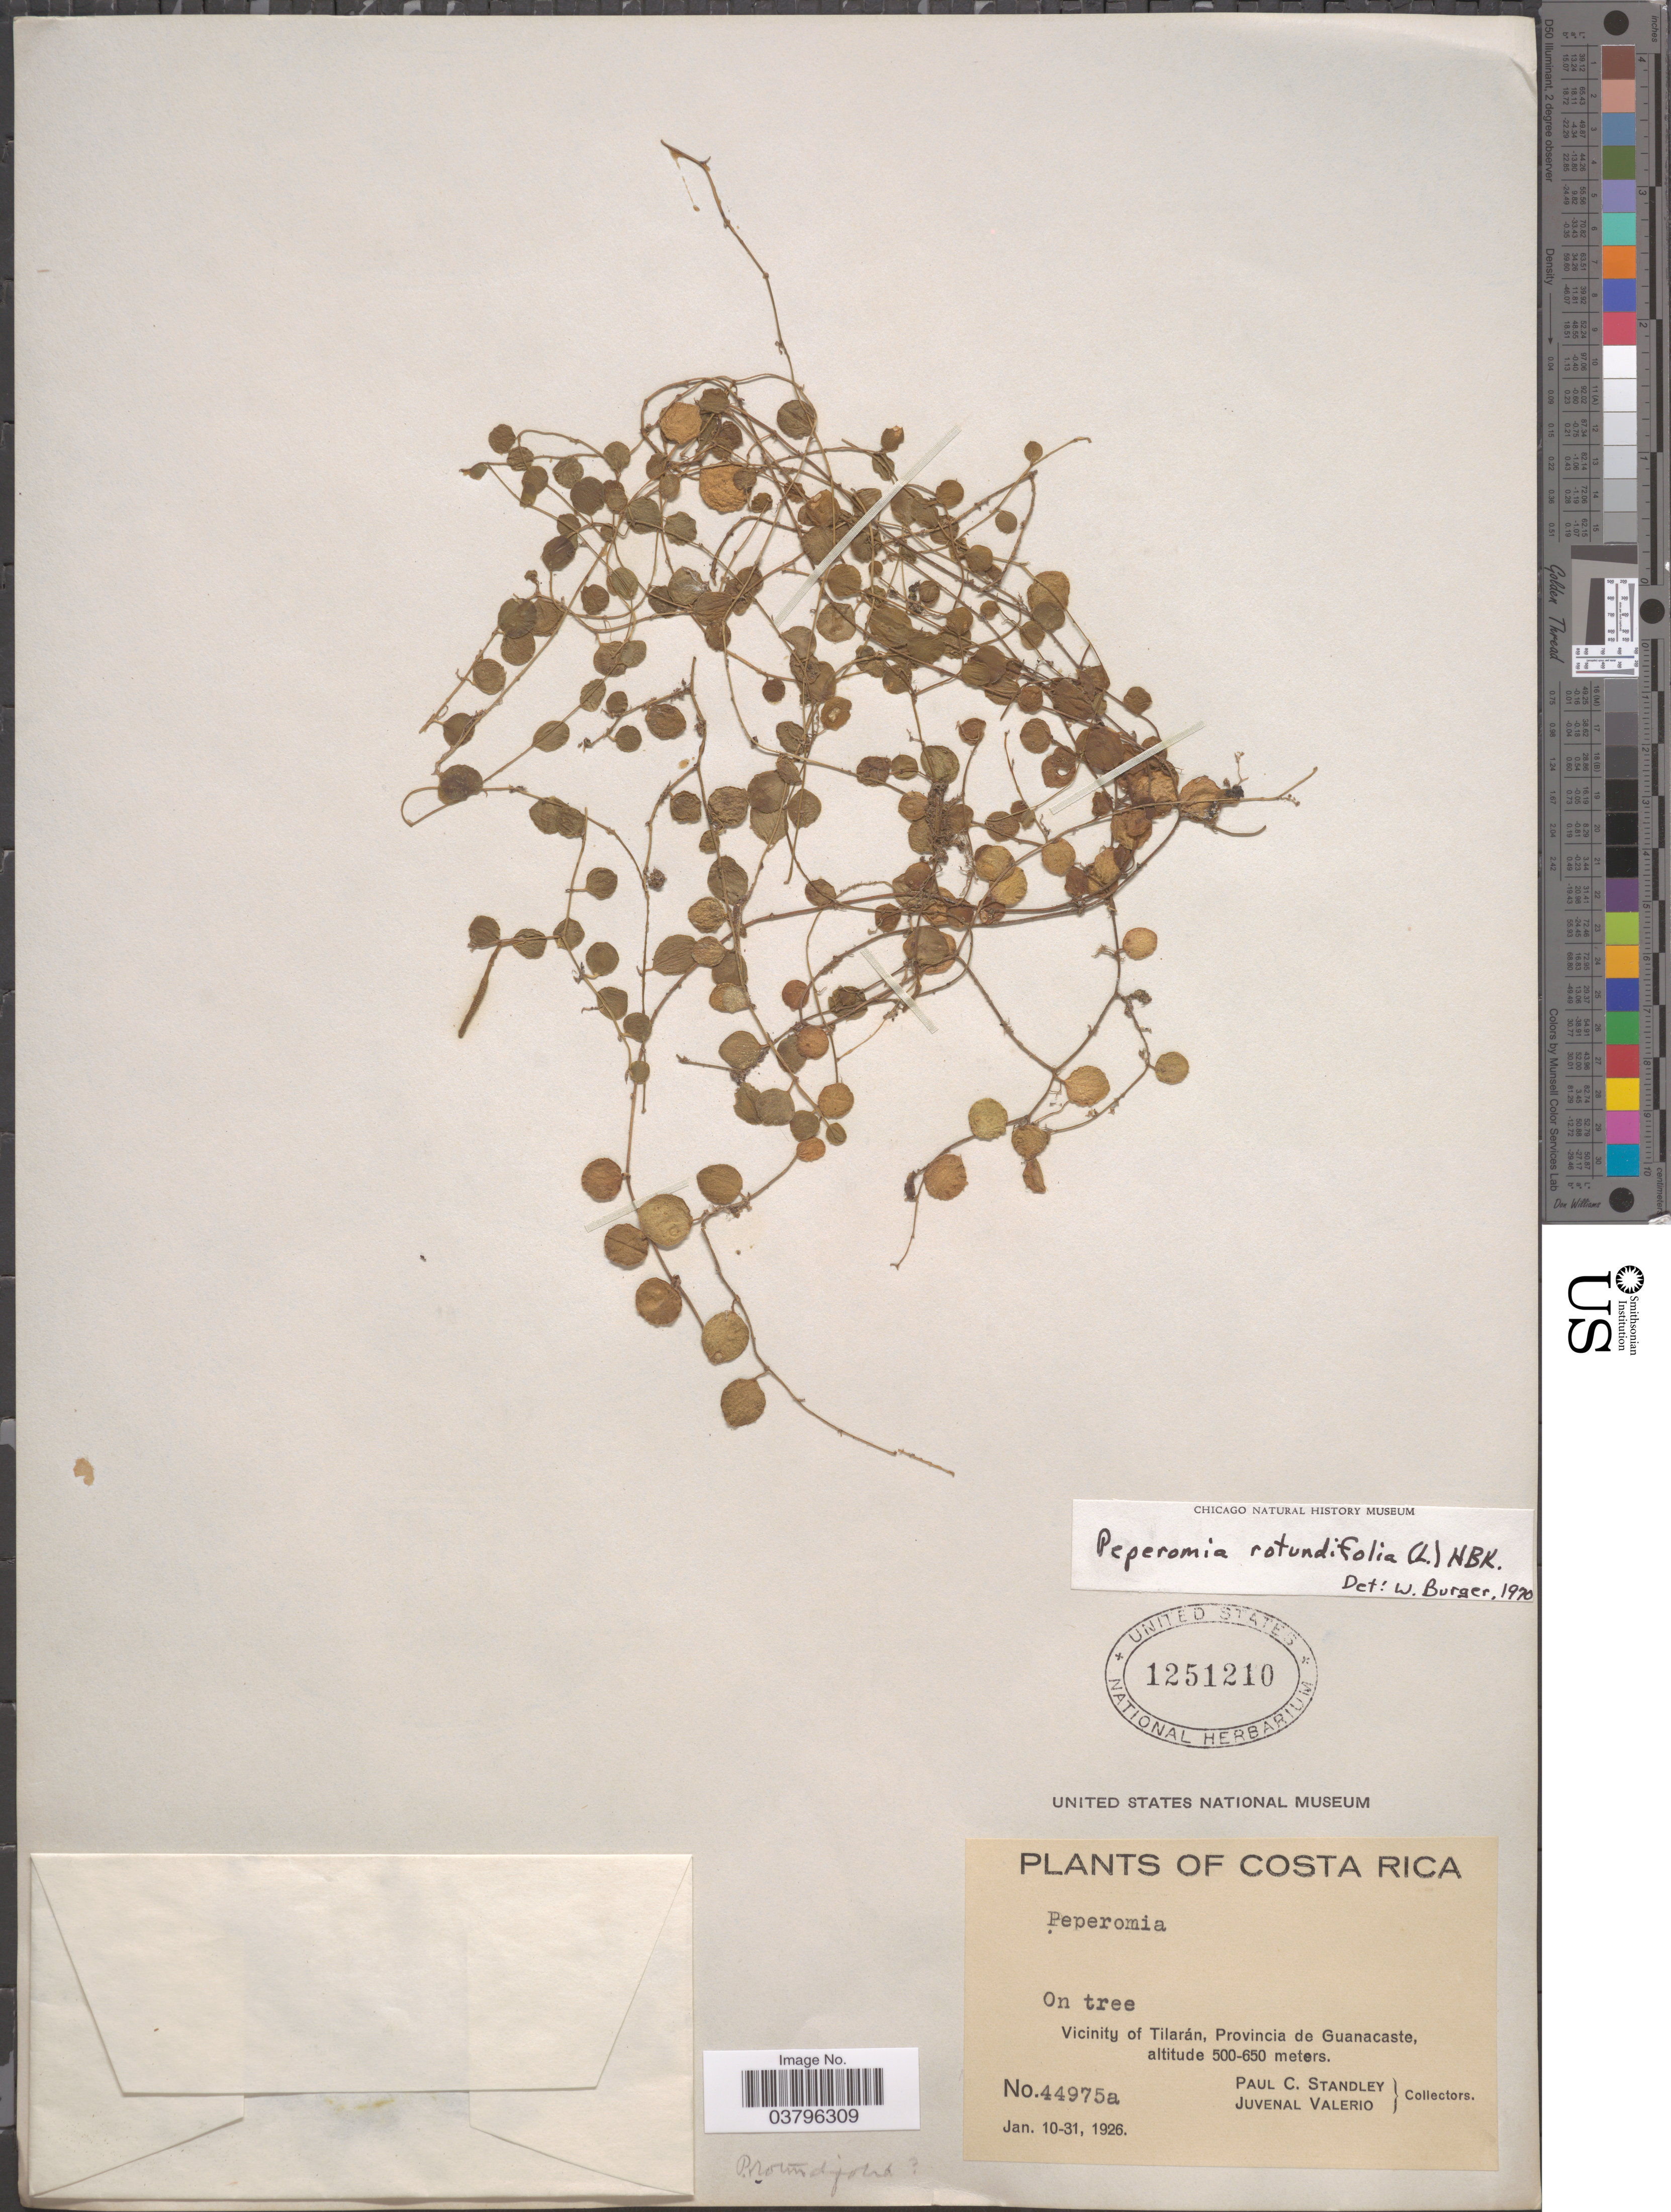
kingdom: Plantae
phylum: Tracheophyta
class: Magnoliopsida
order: Piperales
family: Piperaceae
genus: Peperomia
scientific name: Peperomia rotundifolia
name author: (L.) Kunth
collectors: P. C. Standley & J. Valerio R.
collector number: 44975a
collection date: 1926-01-10/1926-01-31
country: Costa Rica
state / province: Guanacaste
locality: Vicinity of Tilarán.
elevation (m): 500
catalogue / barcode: US 1251210